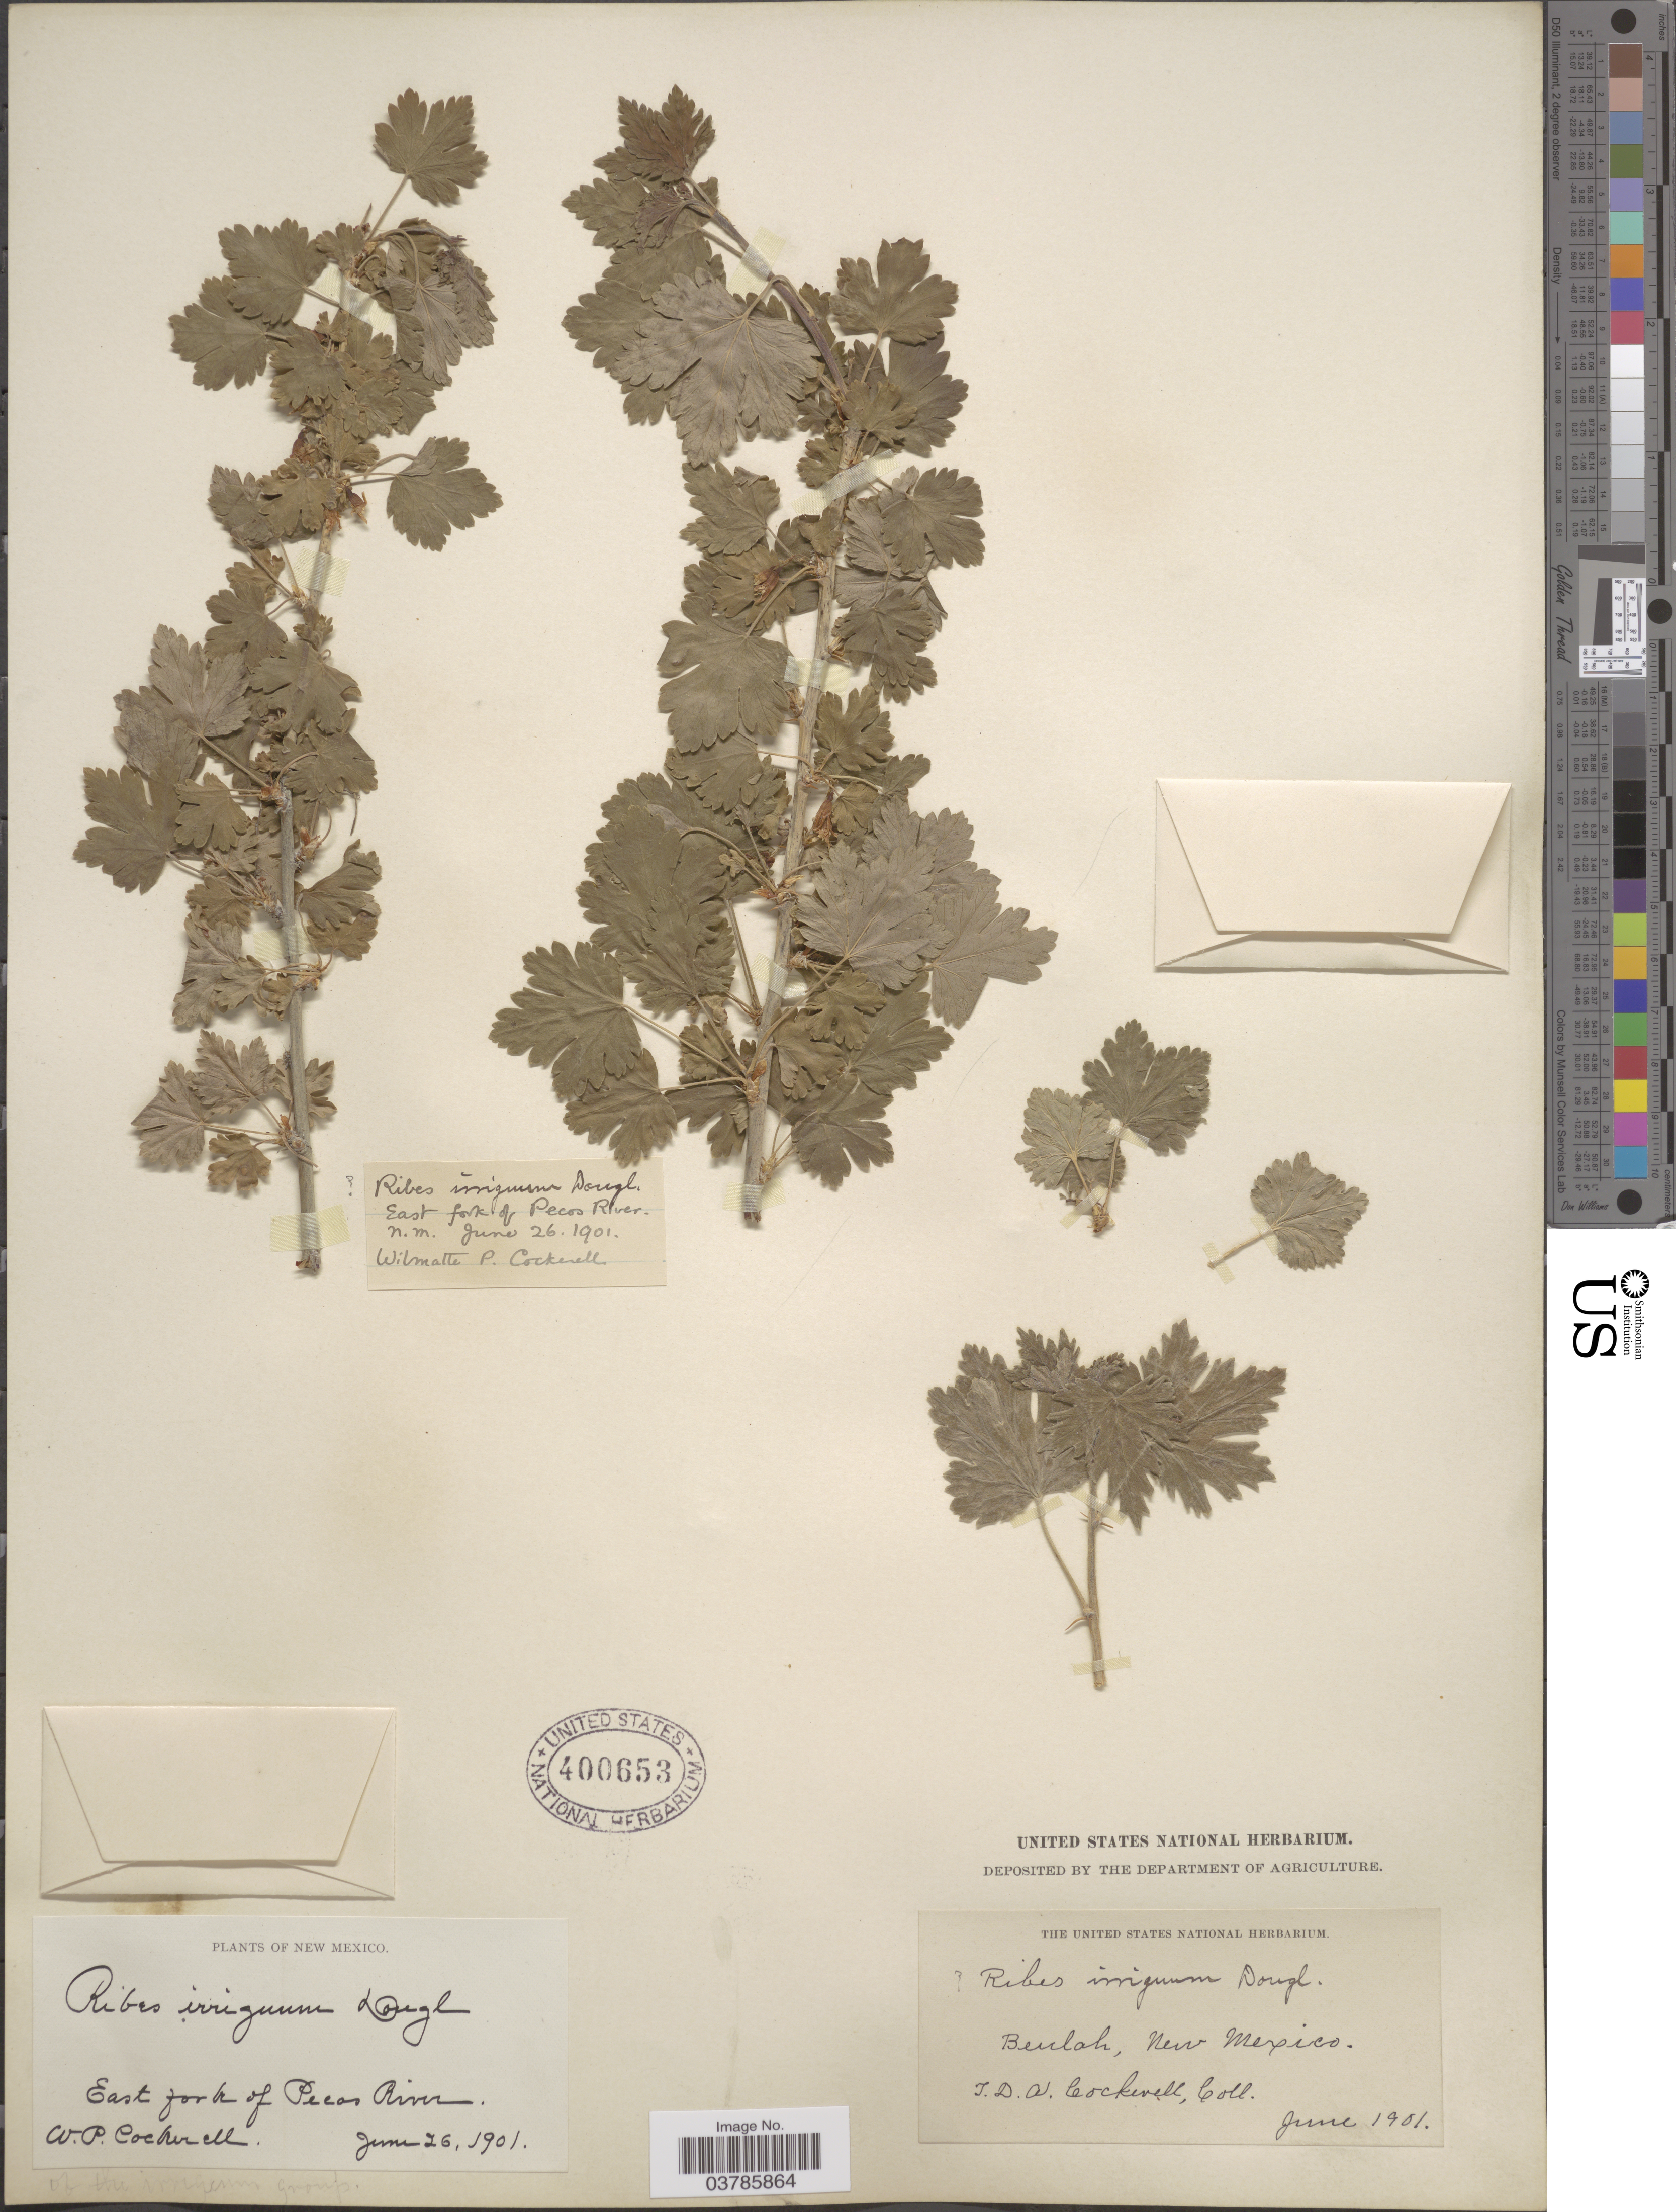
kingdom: Plantae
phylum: Tracheophyta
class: Magnoliopsida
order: Saxifragales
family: Grossulariaceae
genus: Ribes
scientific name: Ribes inerme var. inerme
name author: Rydb.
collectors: W. Cockerell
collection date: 1901-06-26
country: United States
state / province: New Mexico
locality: East fork of Pecos River.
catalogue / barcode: US 400653